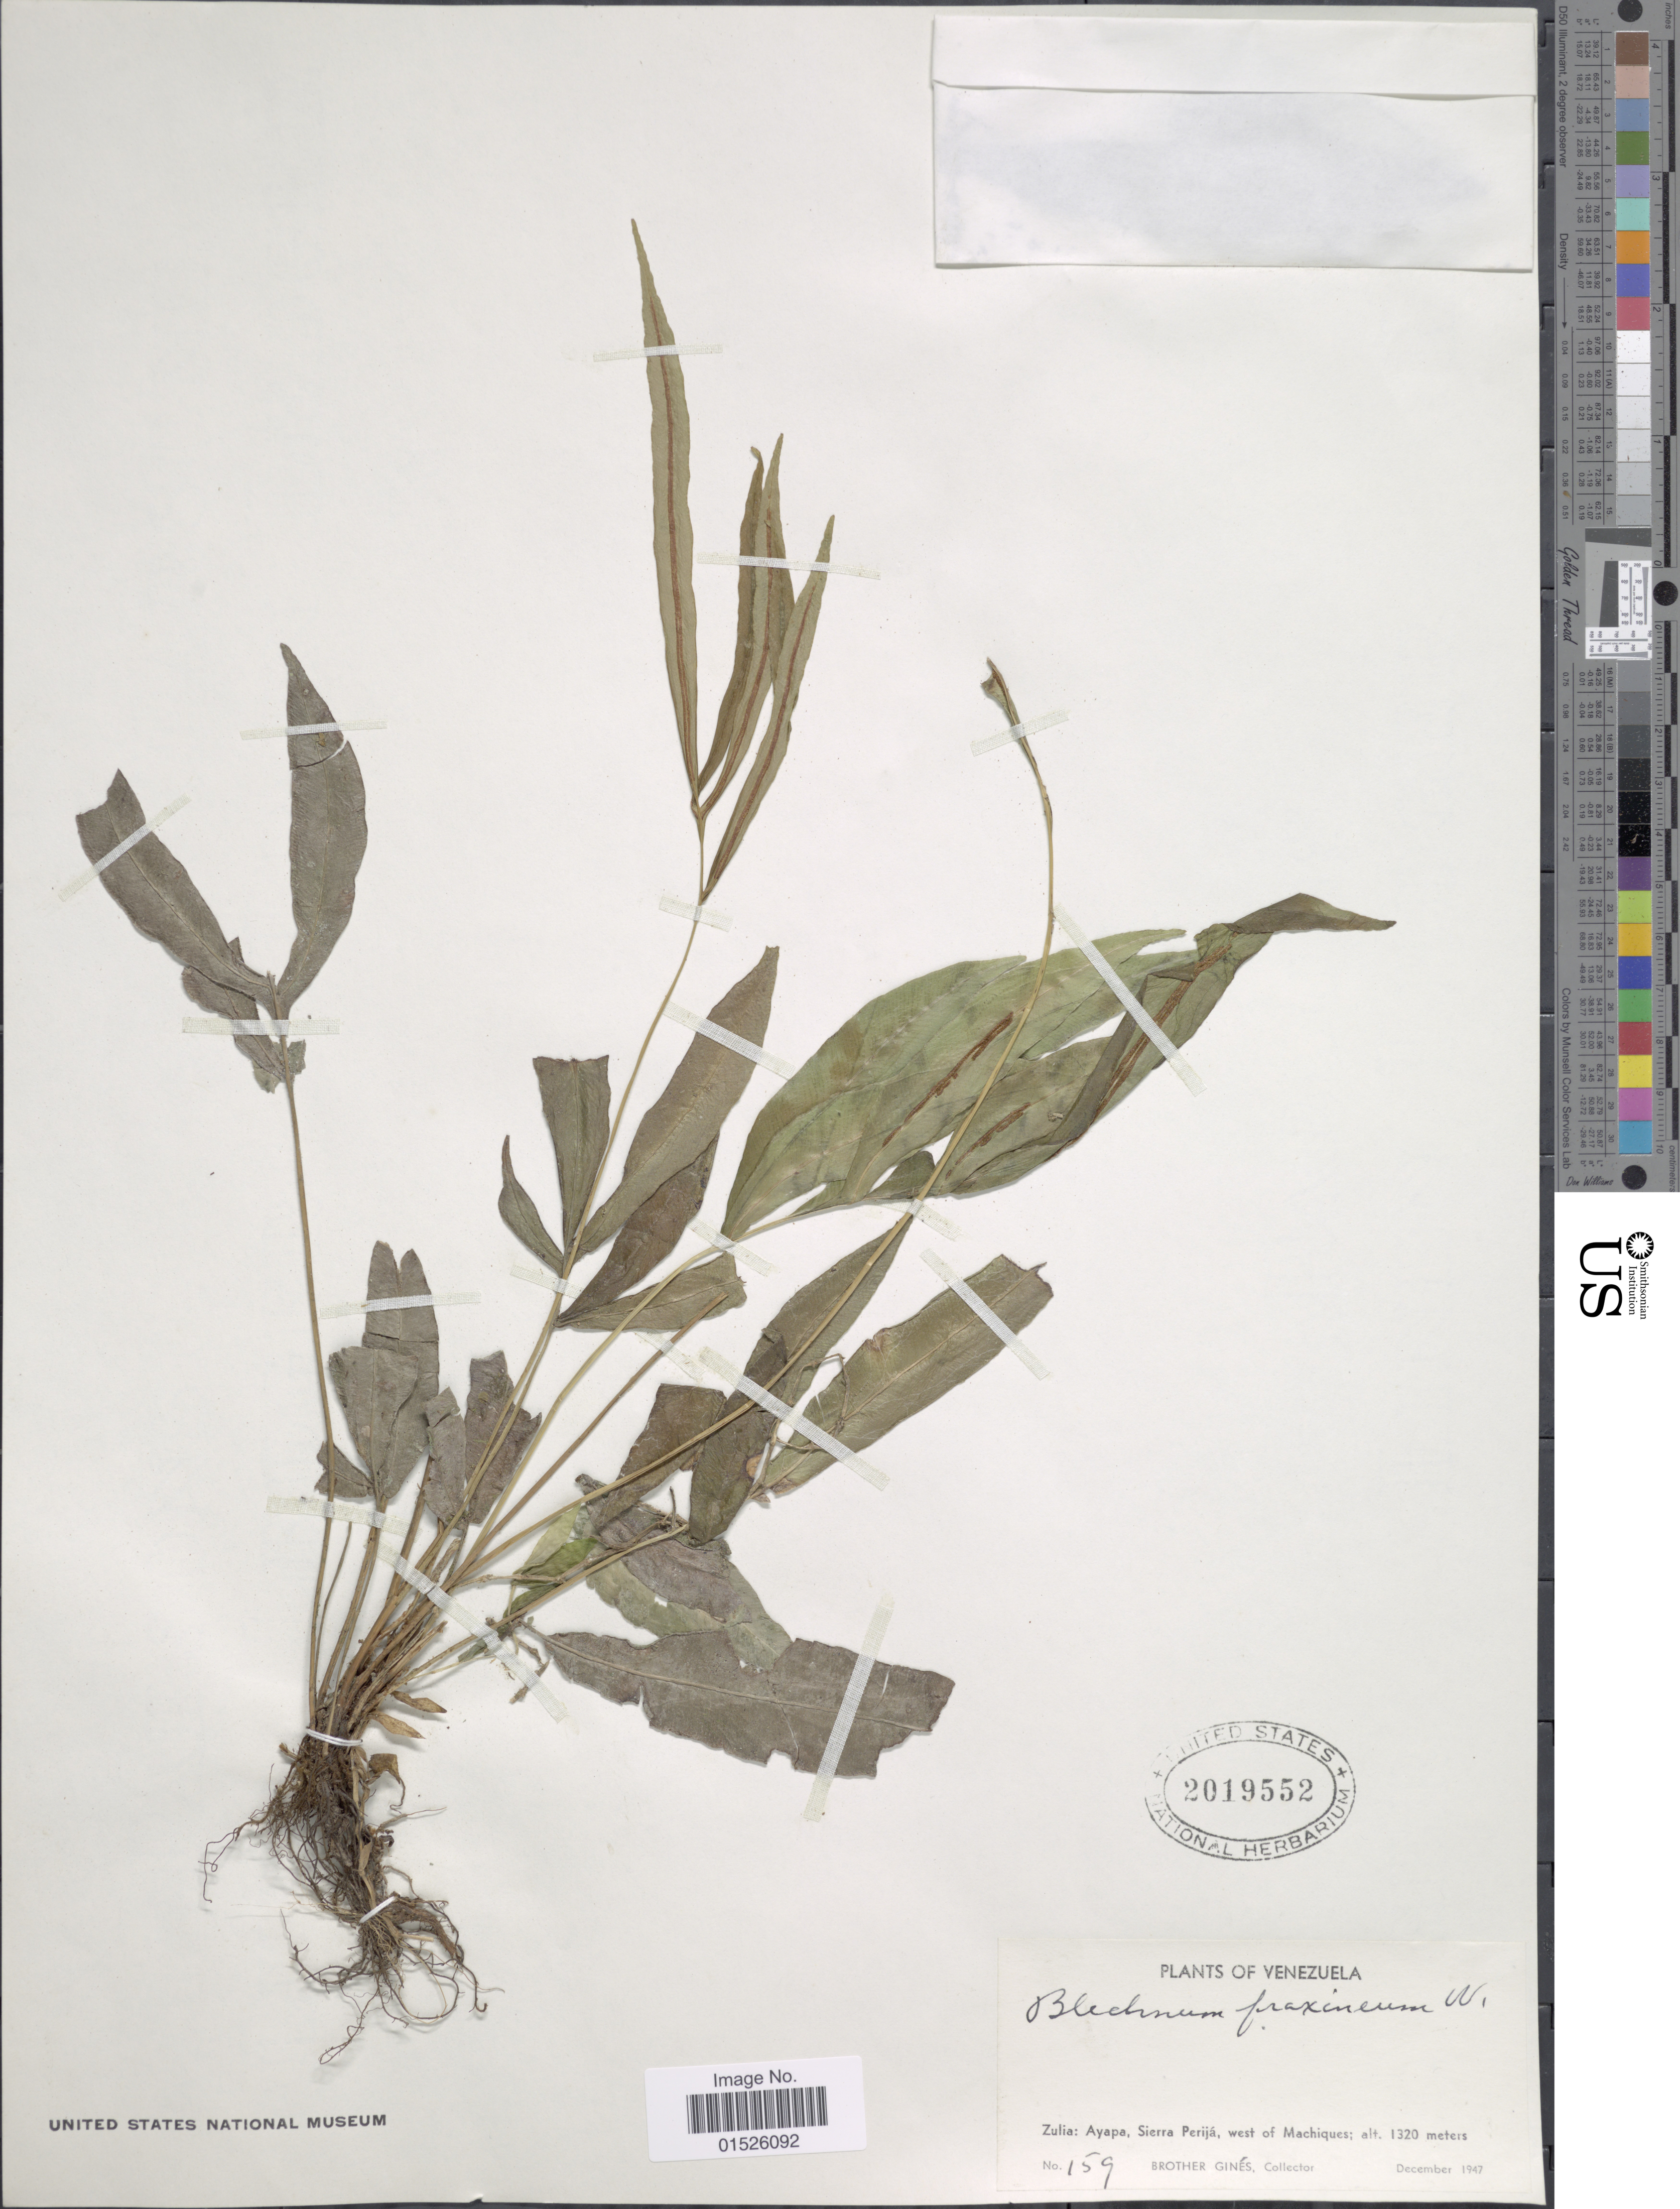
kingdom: Plantae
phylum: Tracheophyta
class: Polypodiopsida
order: Polypodiales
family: Blechnaceae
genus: Blechnum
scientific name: Blechnum gracile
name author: Kaulf.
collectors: Bro. Gines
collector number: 159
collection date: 1947-12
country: Venezuela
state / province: Zulia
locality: Venezuela. Zulia: Ayapa, Sierra Perija, west of Machiques.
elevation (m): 1320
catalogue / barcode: US 2019552